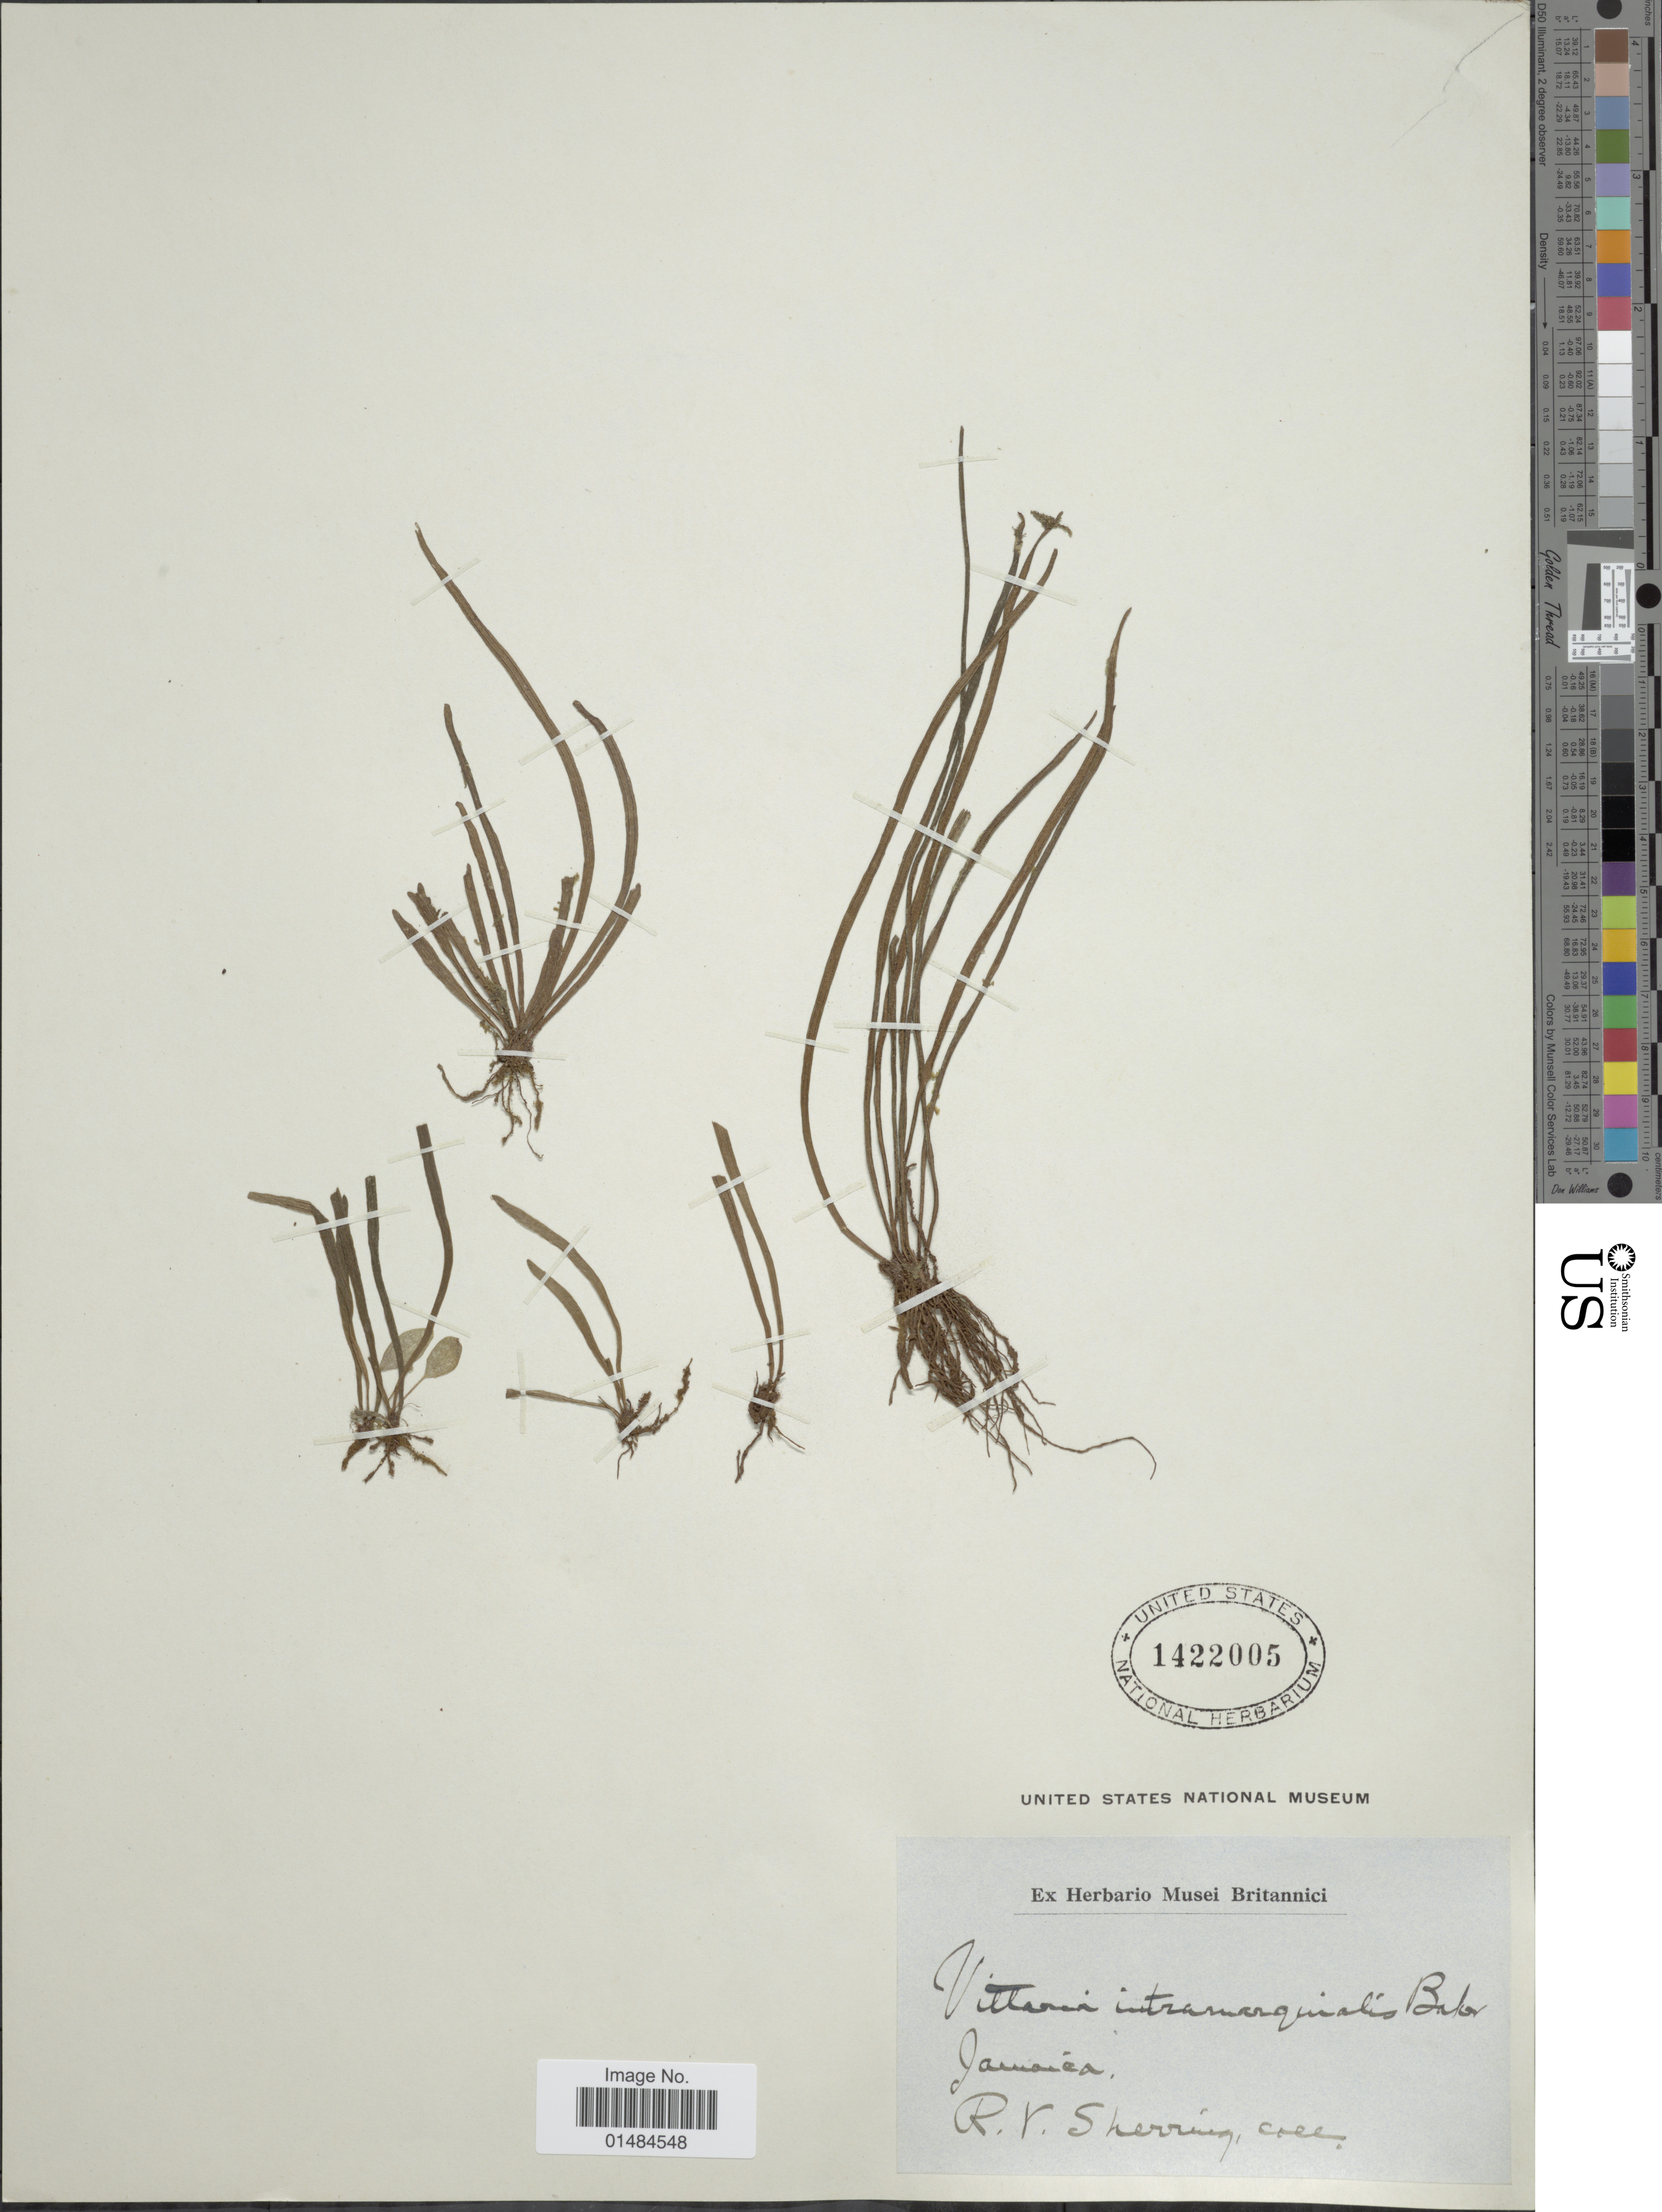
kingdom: Plantae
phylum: Tracheophyta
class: Polypodiopsida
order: Polypodiales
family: Pteridaceae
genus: Polytaenium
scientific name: Polytaenium lineatum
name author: (Sw.) J. Sm.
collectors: R. Sherring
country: Jamaica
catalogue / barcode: US 1422005